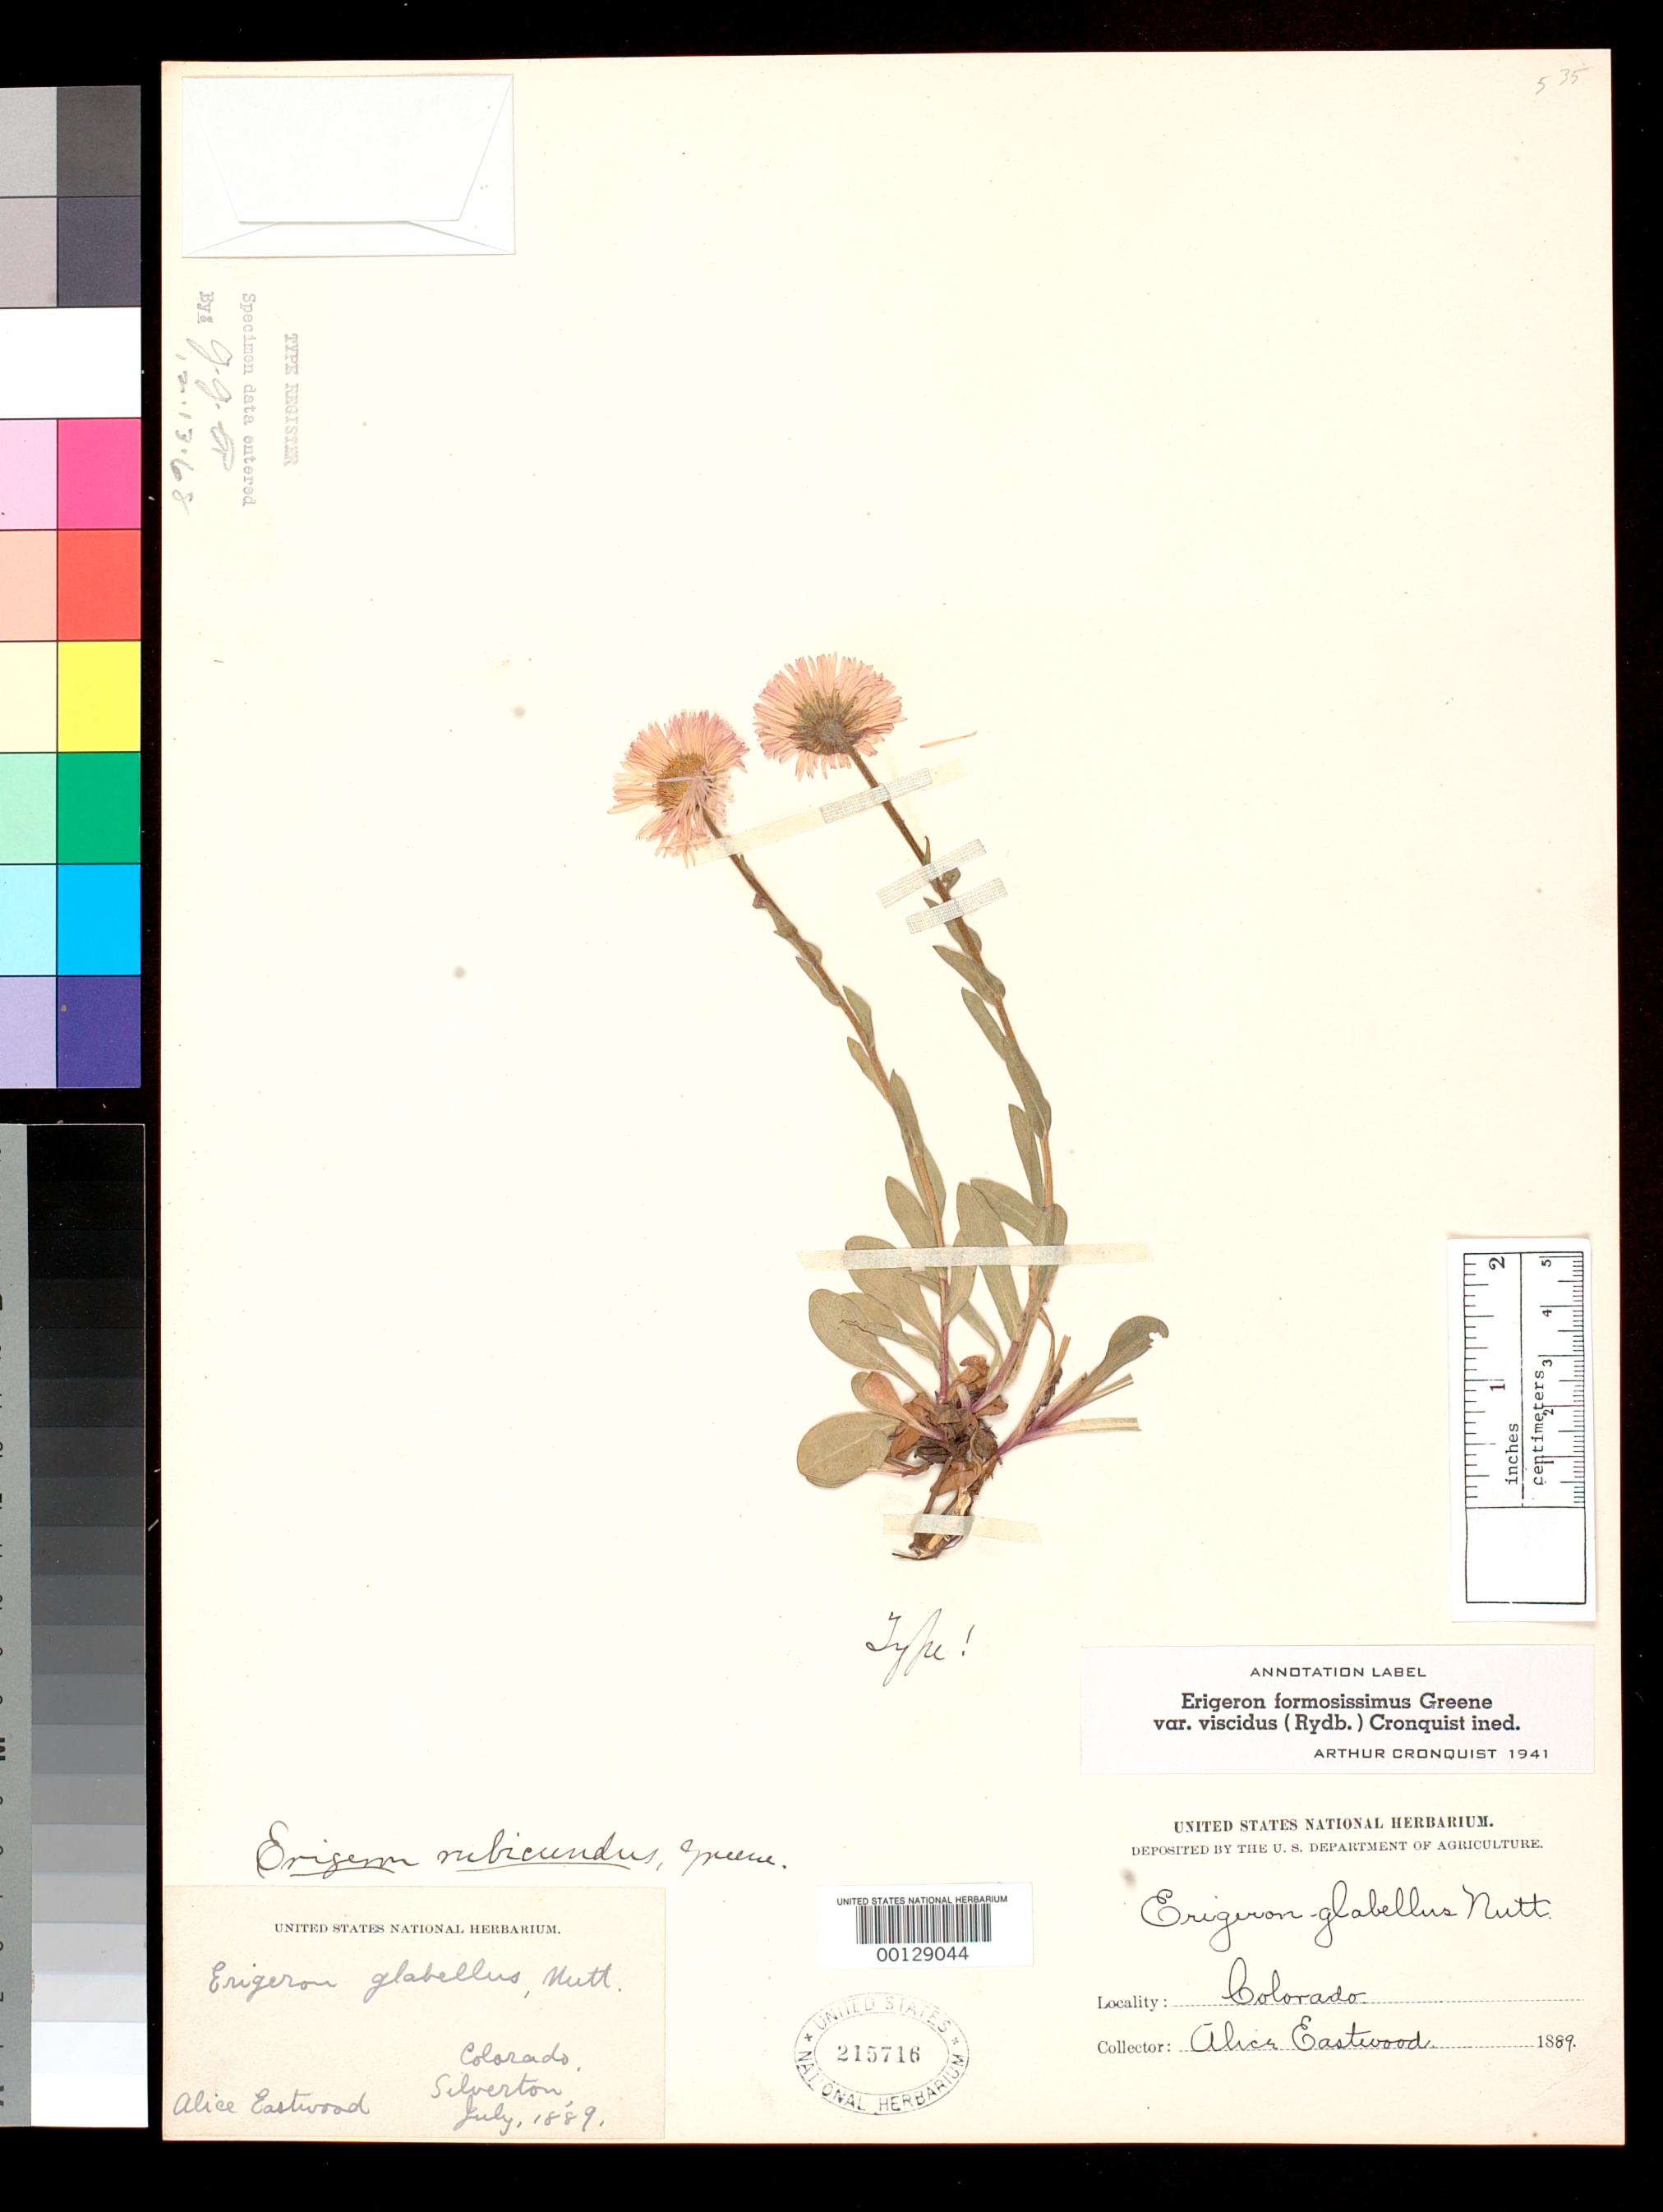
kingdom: Plantae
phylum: Tracheophyta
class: Magnoliopsida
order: Asterales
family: Asteraceae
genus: Erigeron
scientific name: Erigeron rubicundus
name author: Greene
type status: Isotype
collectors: A. Eastwood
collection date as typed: Jul 1889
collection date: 1889-07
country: United States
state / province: Colorado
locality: Silverton.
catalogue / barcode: US 215716